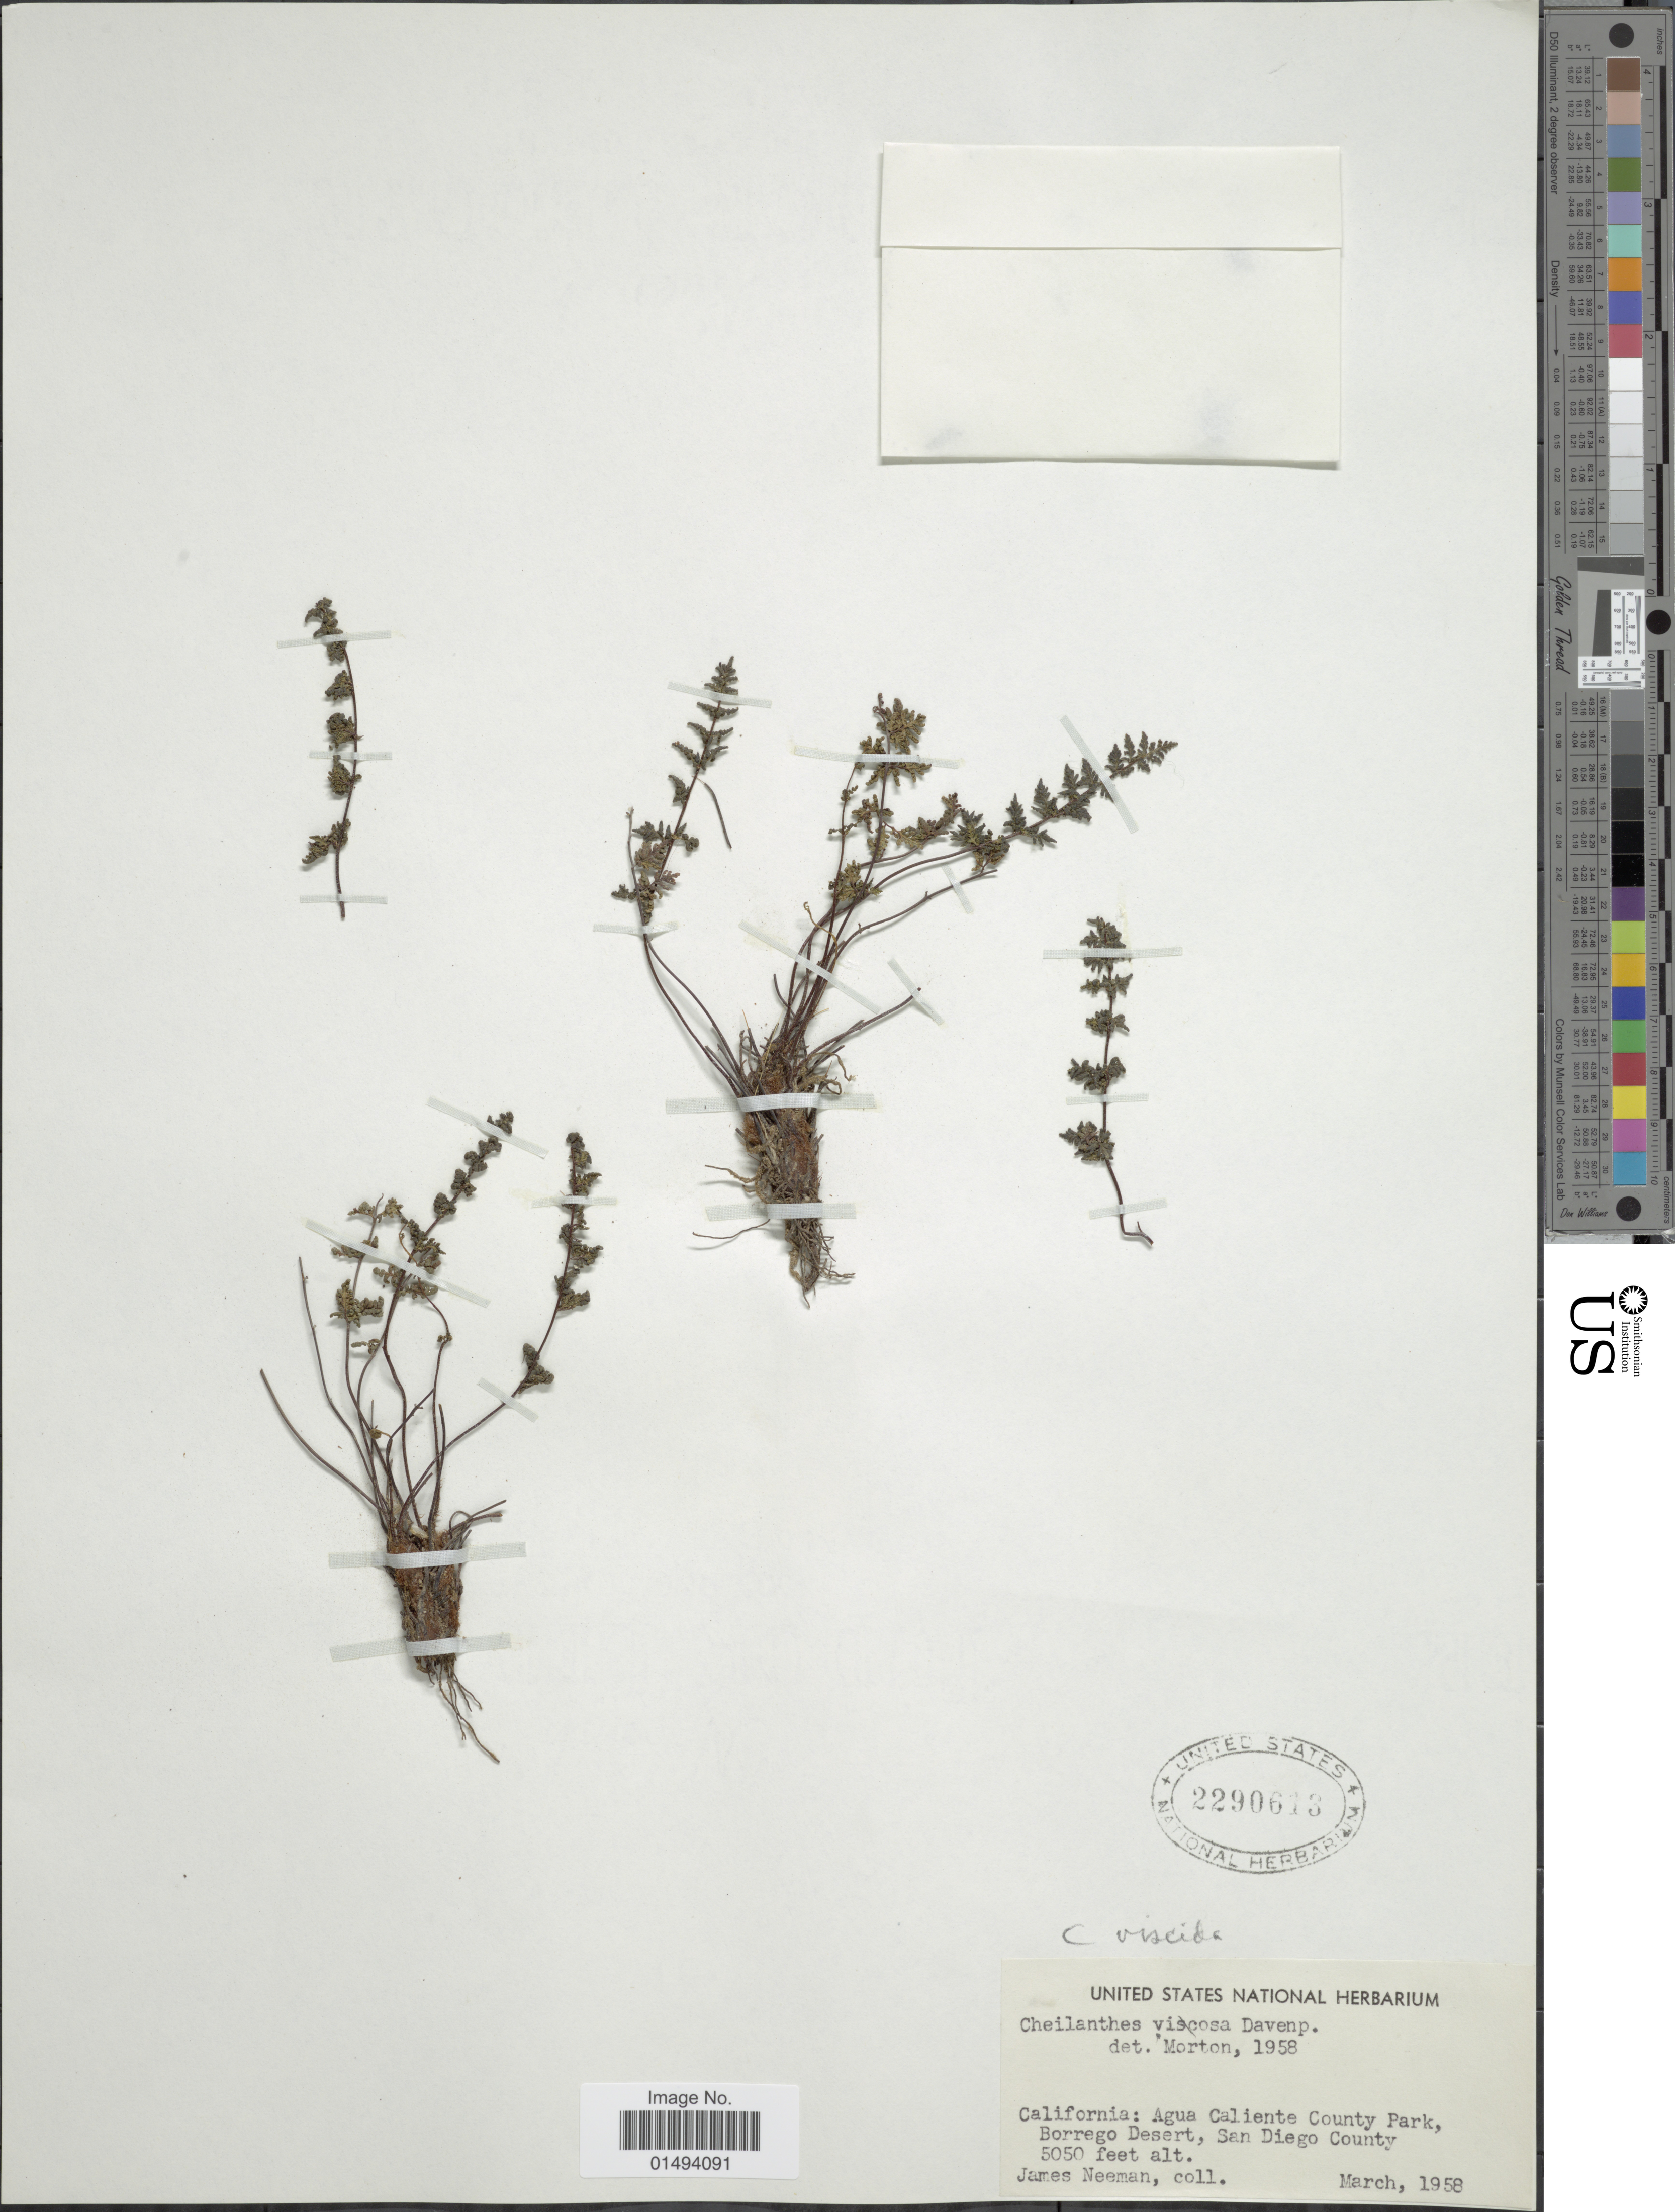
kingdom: Plantae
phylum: Tracheophyta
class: Polypodiopsida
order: Polypodiales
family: Pteridaceae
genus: Myriopteris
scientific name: Myriopteris viscida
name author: (Davenp.) Grusz & Windham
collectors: J. Neeman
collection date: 1958-03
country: United States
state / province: California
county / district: San Diego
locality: Agua Caliente County Park, Borrego Desert, San Diego County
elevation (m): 1539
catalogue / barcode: US 2290613